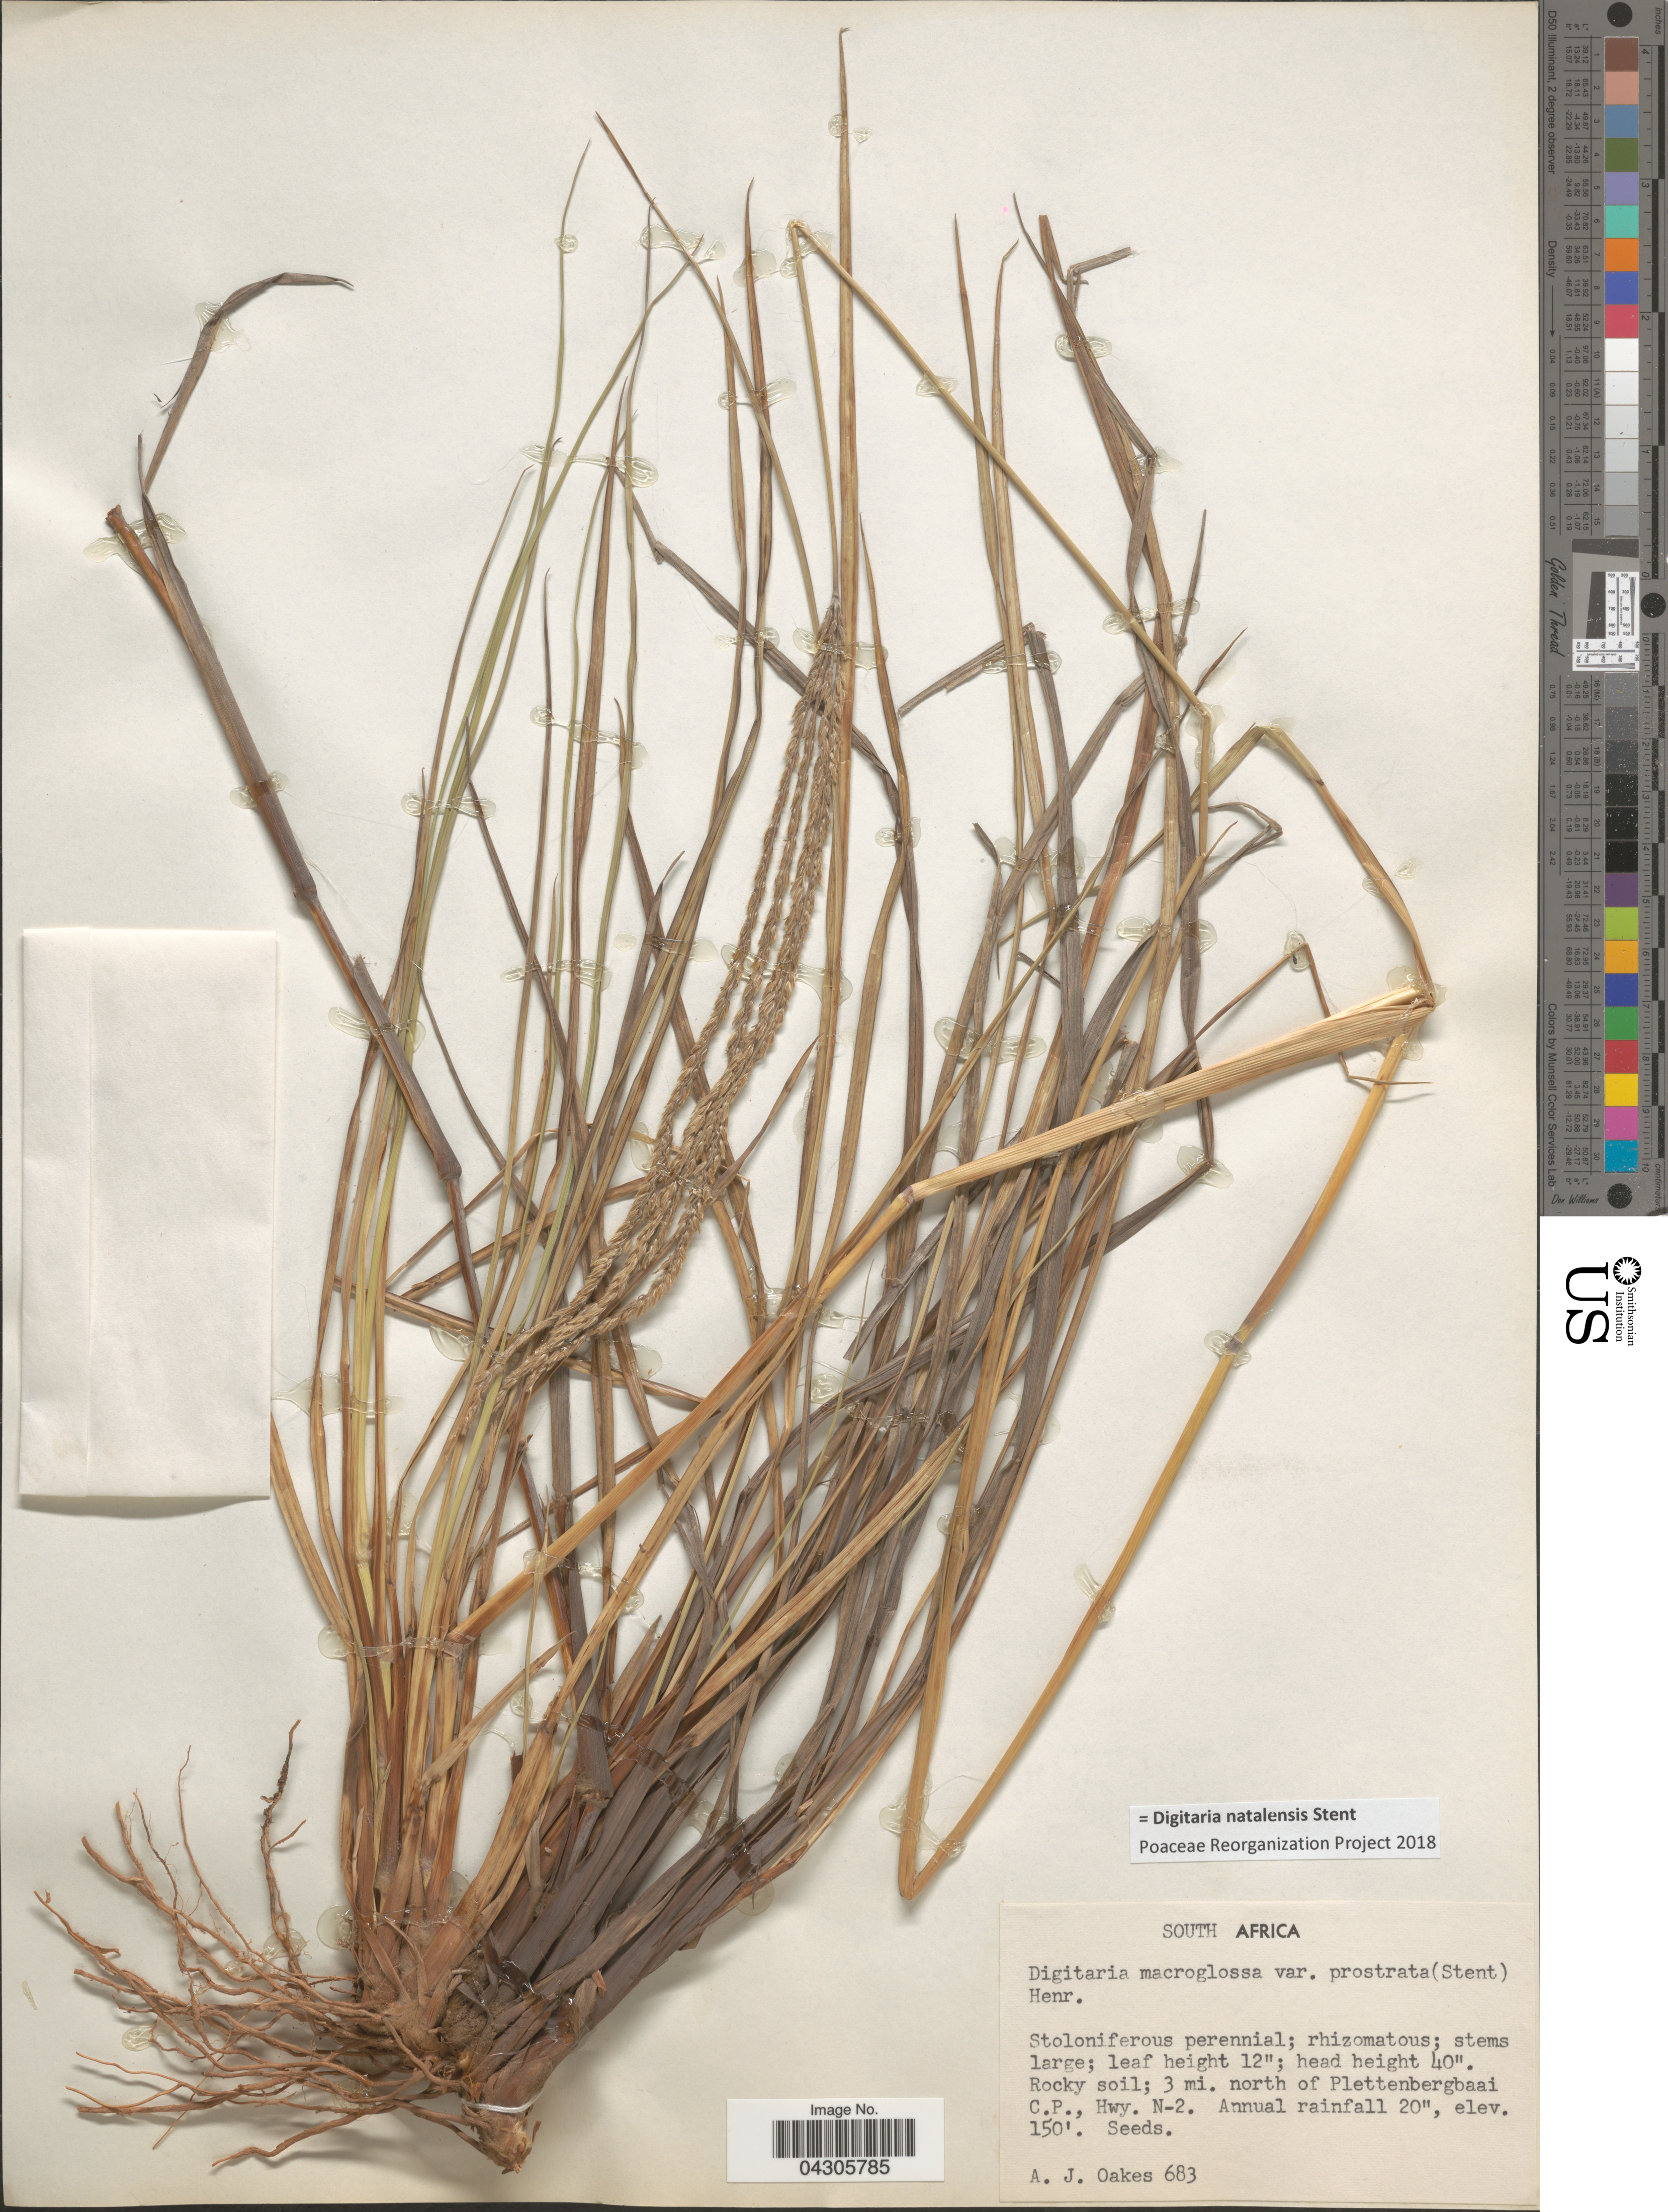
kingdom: Plantae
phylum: Tracheophyta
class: Liliopsida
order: Poales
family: Poaceae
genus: Digitaria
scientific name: Digitaria natalensis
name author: Stent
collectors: A. Oakes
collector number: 683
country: South Africa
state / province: Western Cape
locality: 3 mi. north of Plettenbergbaai, Hwy. N-2.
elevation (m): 46